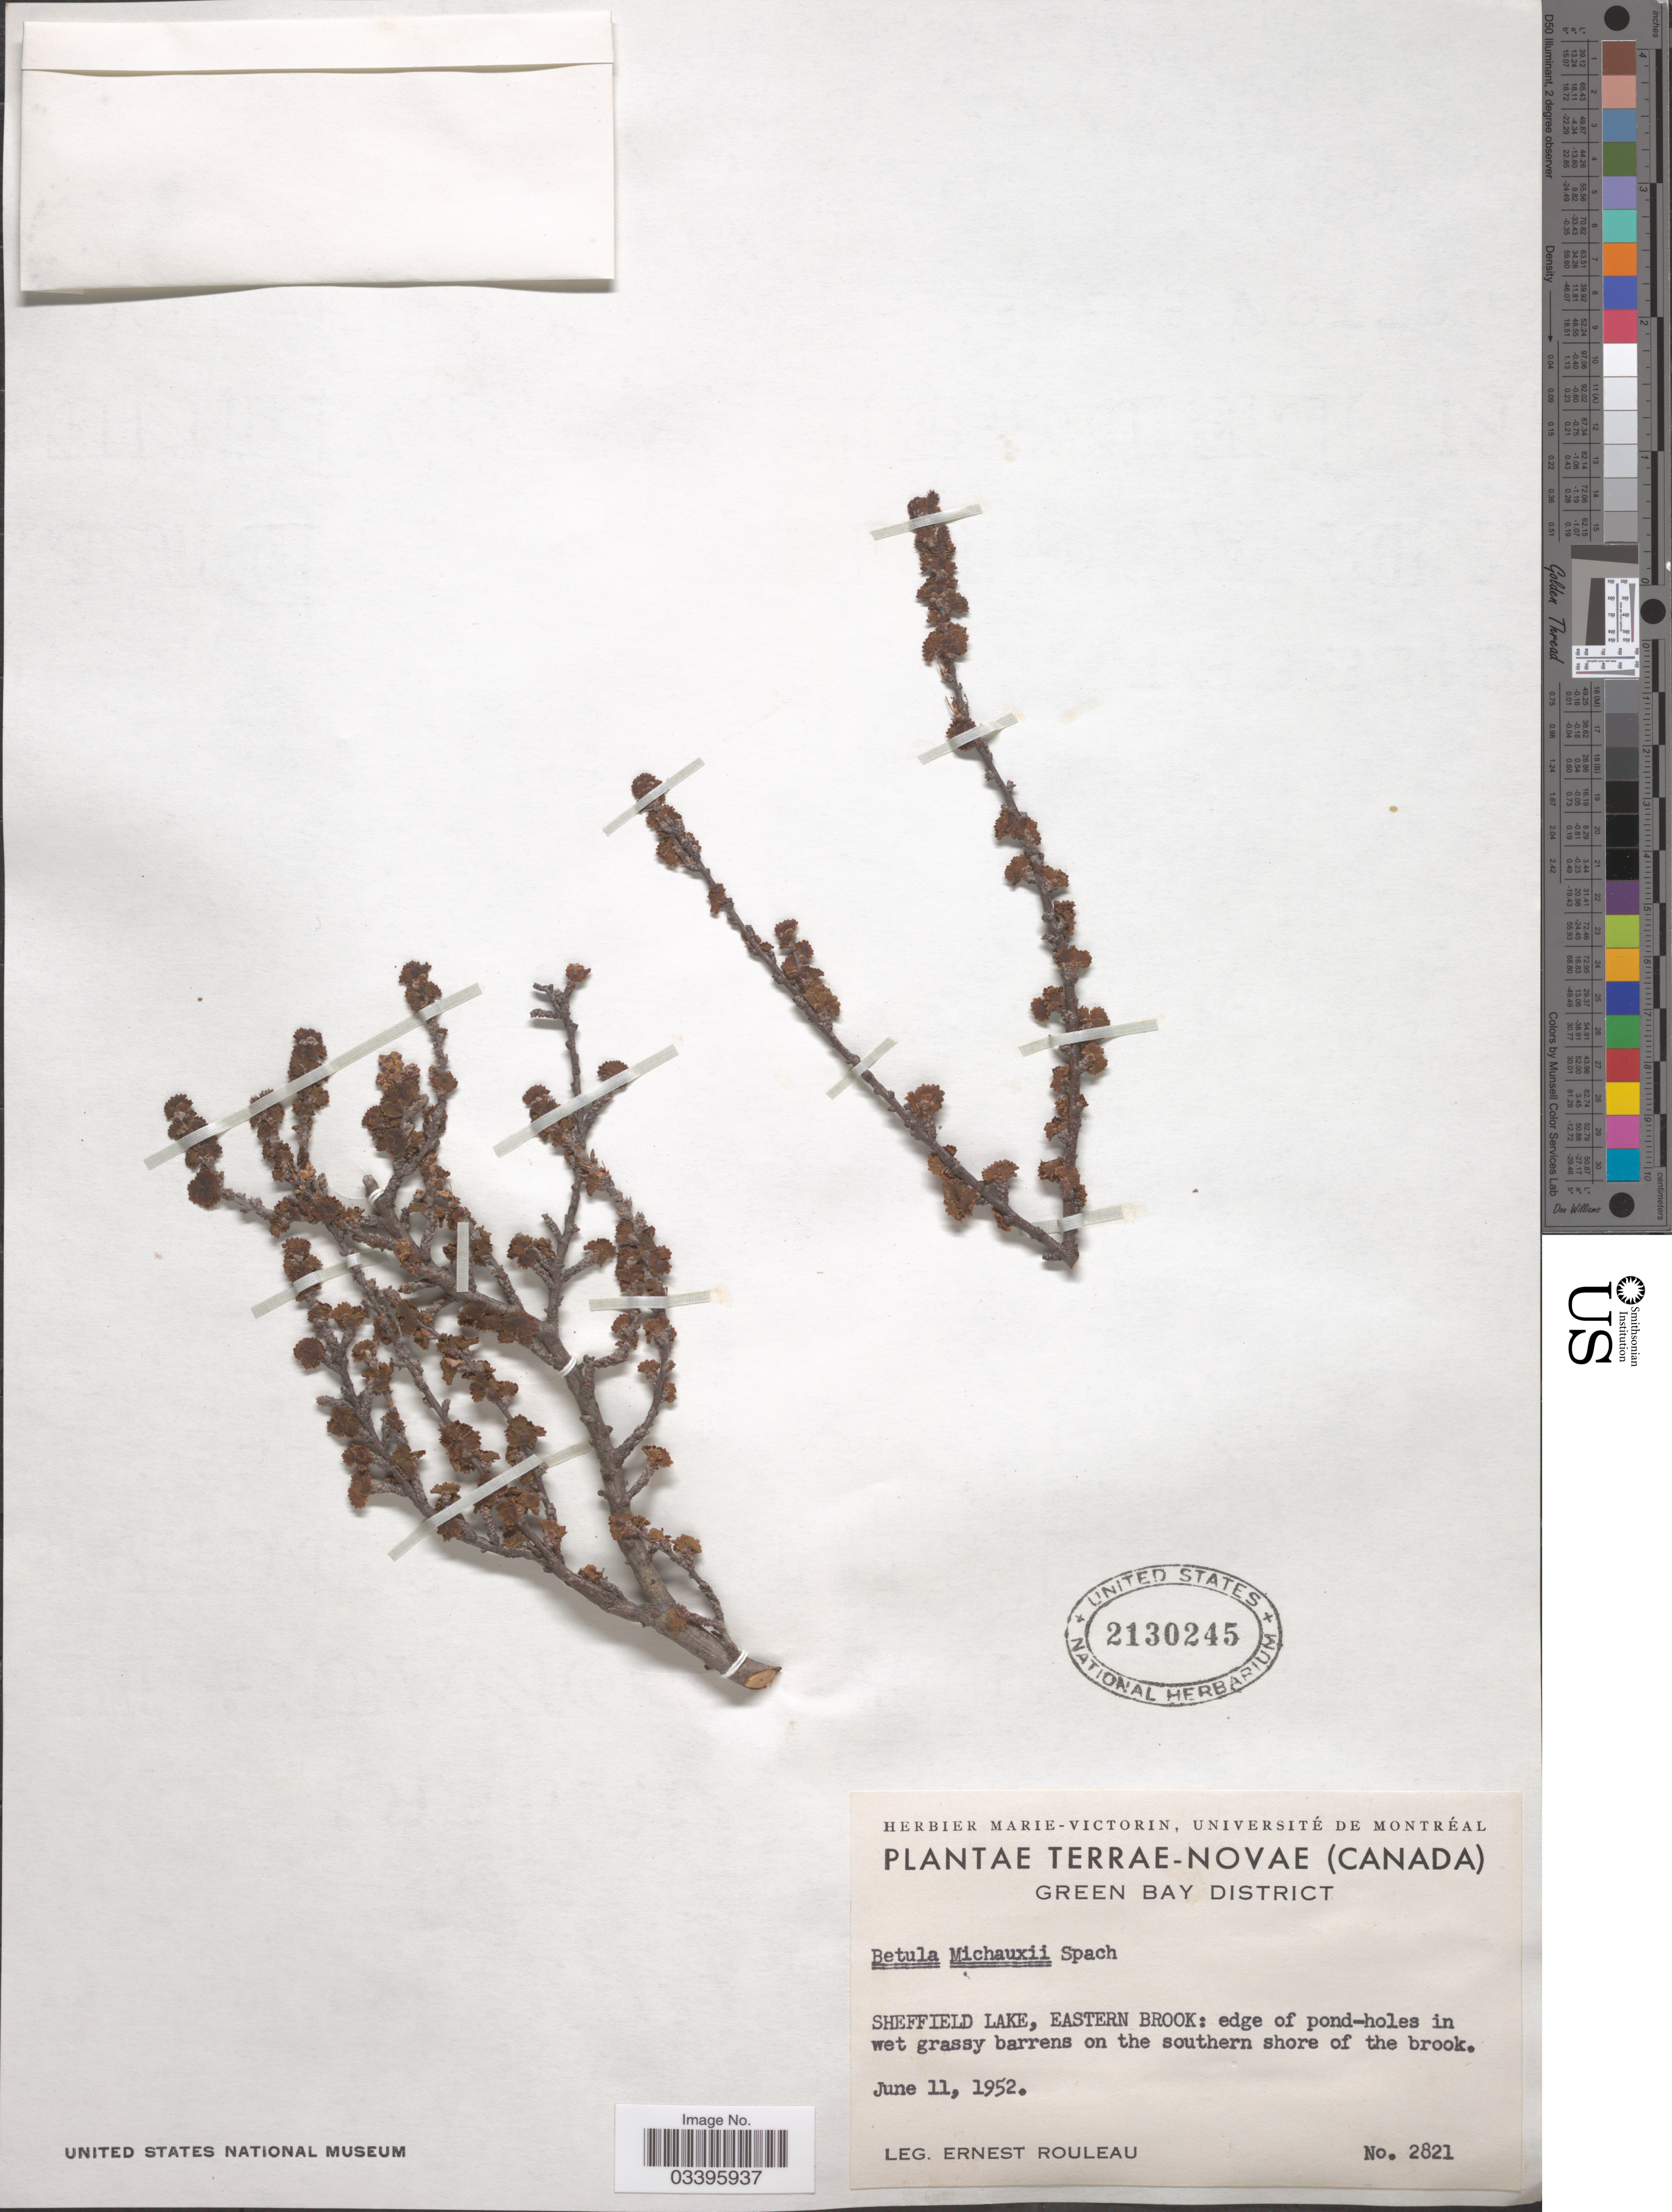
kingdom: Plantae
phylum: Tracheophyta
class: Magnoliopsida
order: Fagales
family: Betulaceae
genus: Betula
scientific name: Betula michauxii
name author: Spach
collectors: J. Rouleau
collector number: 2821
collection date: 1952-06-11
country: Canada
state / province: Newfoundland and Labrador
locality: Terrae-Novae. Green Bay District. Sheffield Lake, Eastern Brook: edge of pond-holes in wet grassy barrens on the southern shore of the brook.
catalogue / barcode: US 2130245